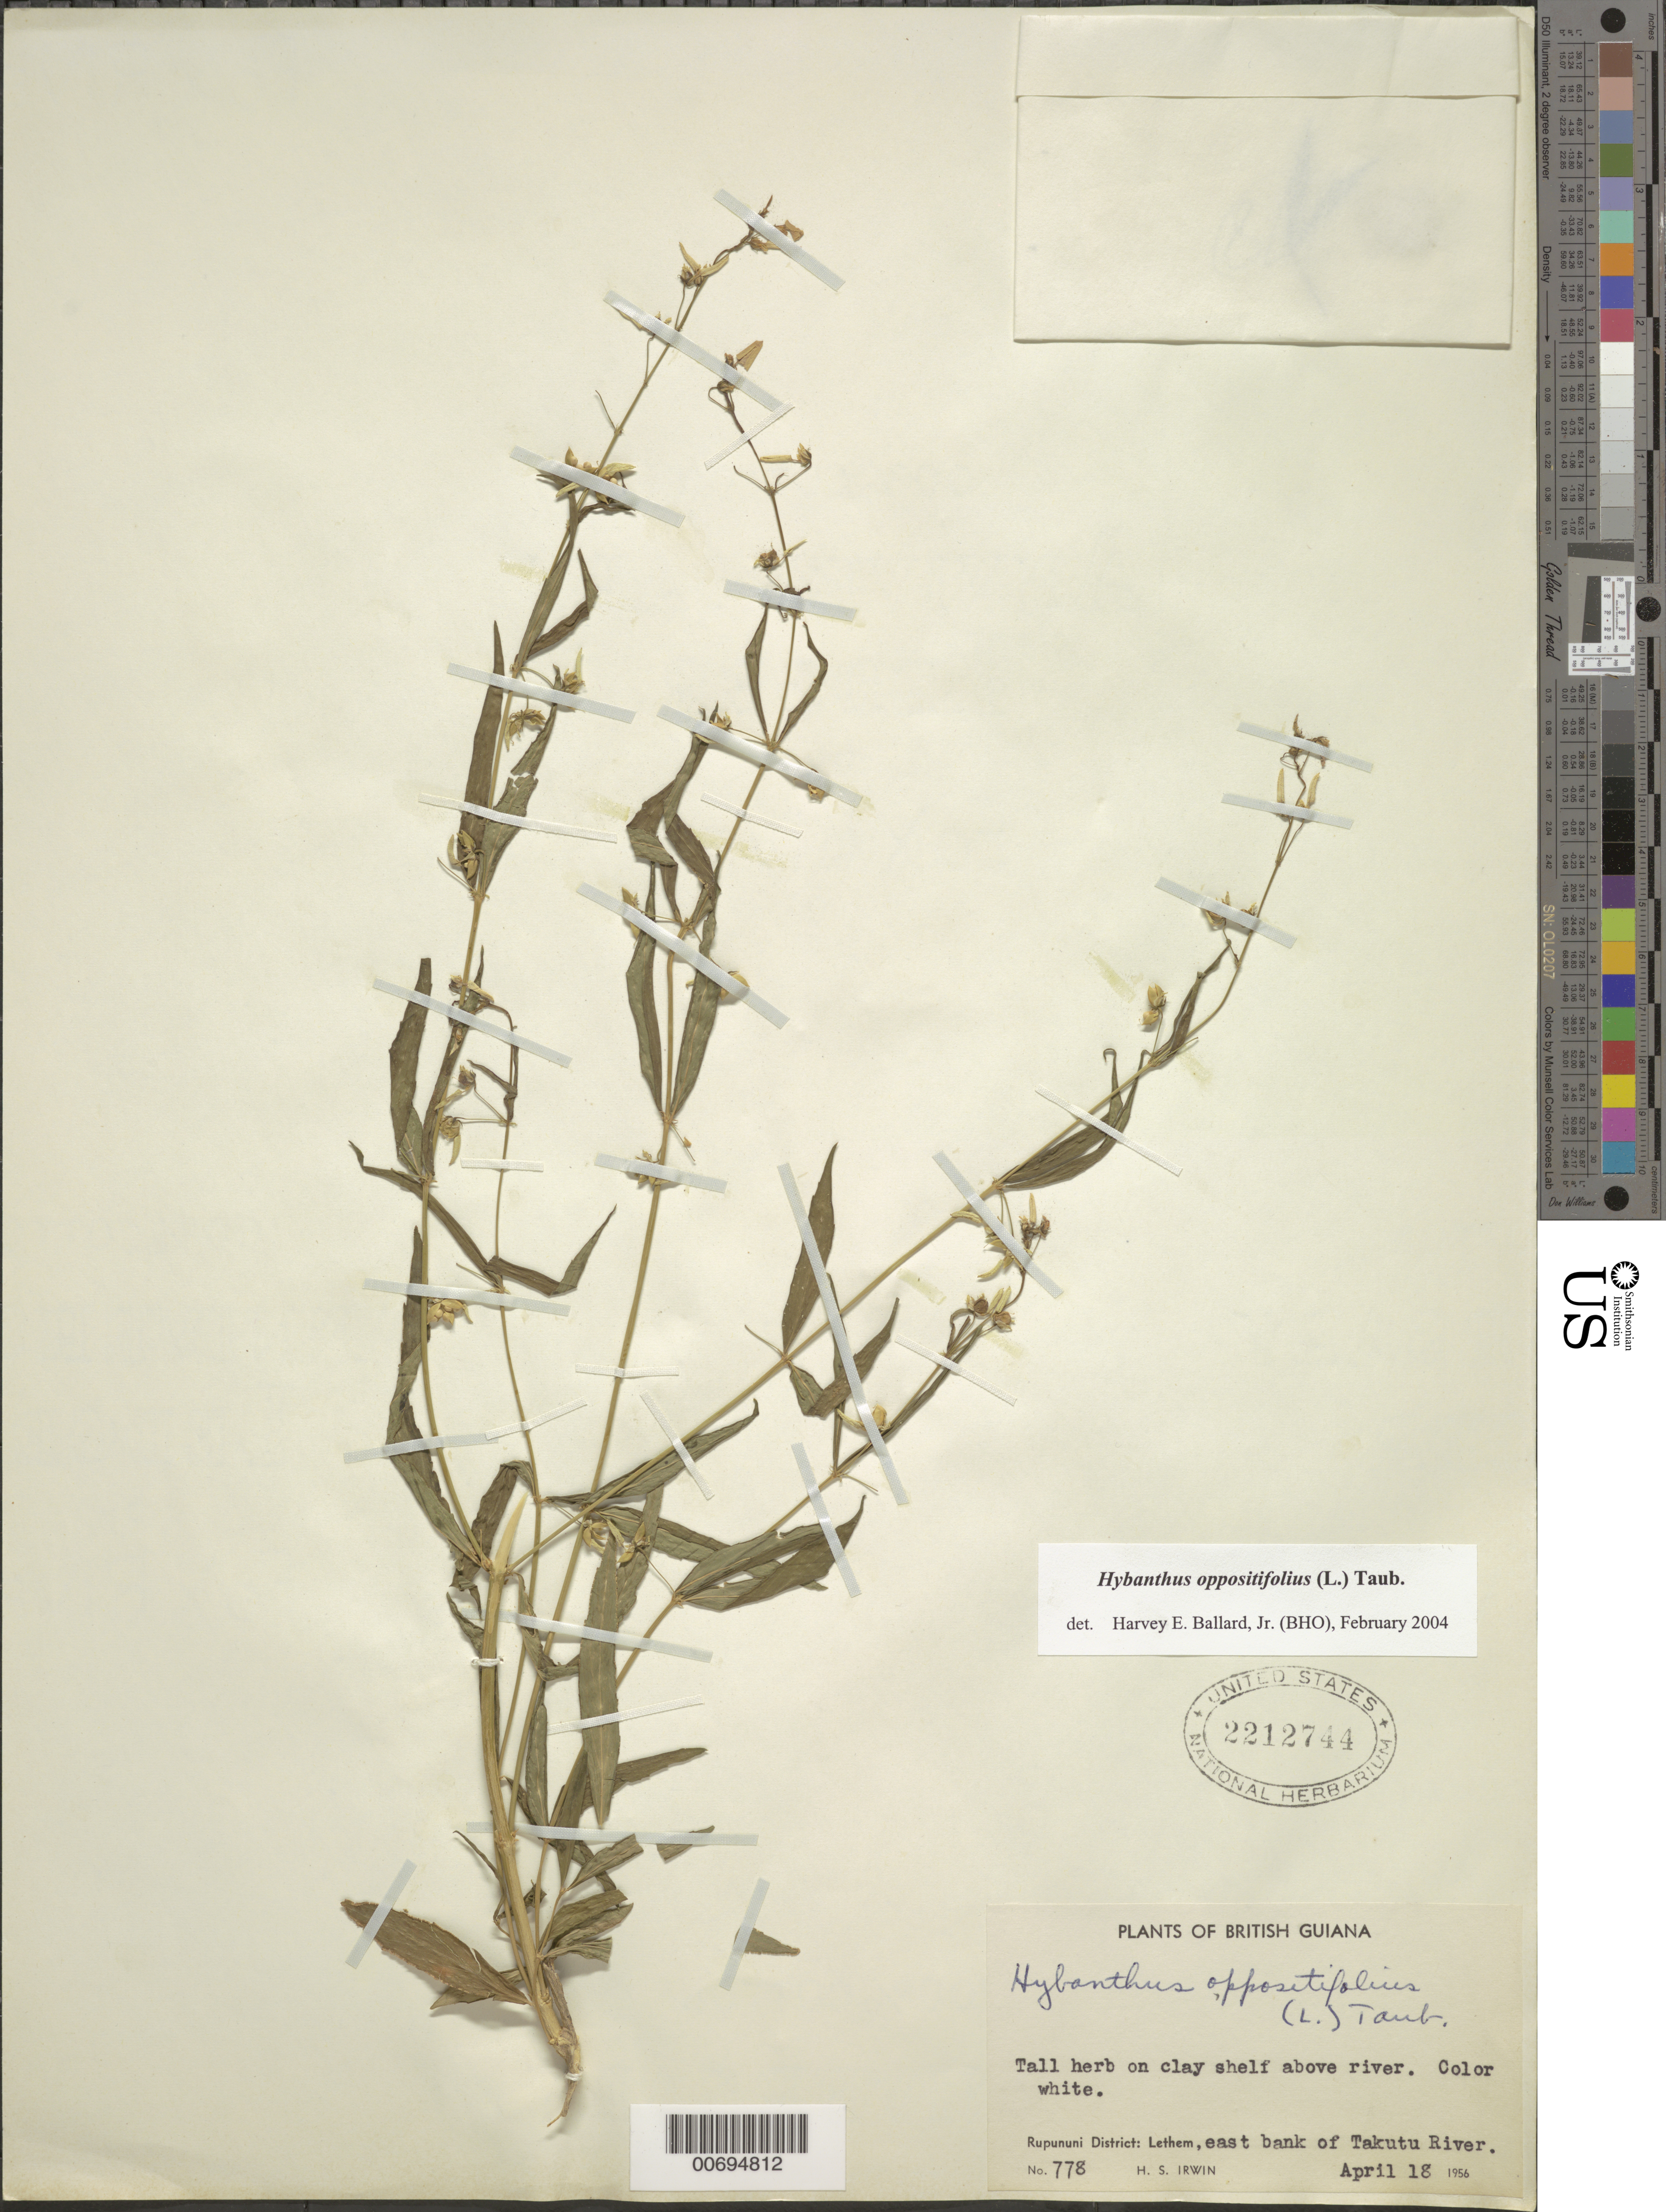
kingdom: Plantae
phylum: Tracheophyta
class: Magnoliopsida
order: Malpighiales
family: Violaceae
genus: Pombalia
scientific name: Pombalia oppositifolia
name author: (L.) Paula-Souza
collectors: H. Irwin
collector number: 778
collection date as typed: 18-Apr-56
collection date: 1956-04-18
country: Guyana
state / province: U. Takutu-U. Essequibo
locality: Lethem, E bank of Takutu R., Rupununi Dist.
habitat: Clay shelf above river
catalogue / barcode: US 2212744